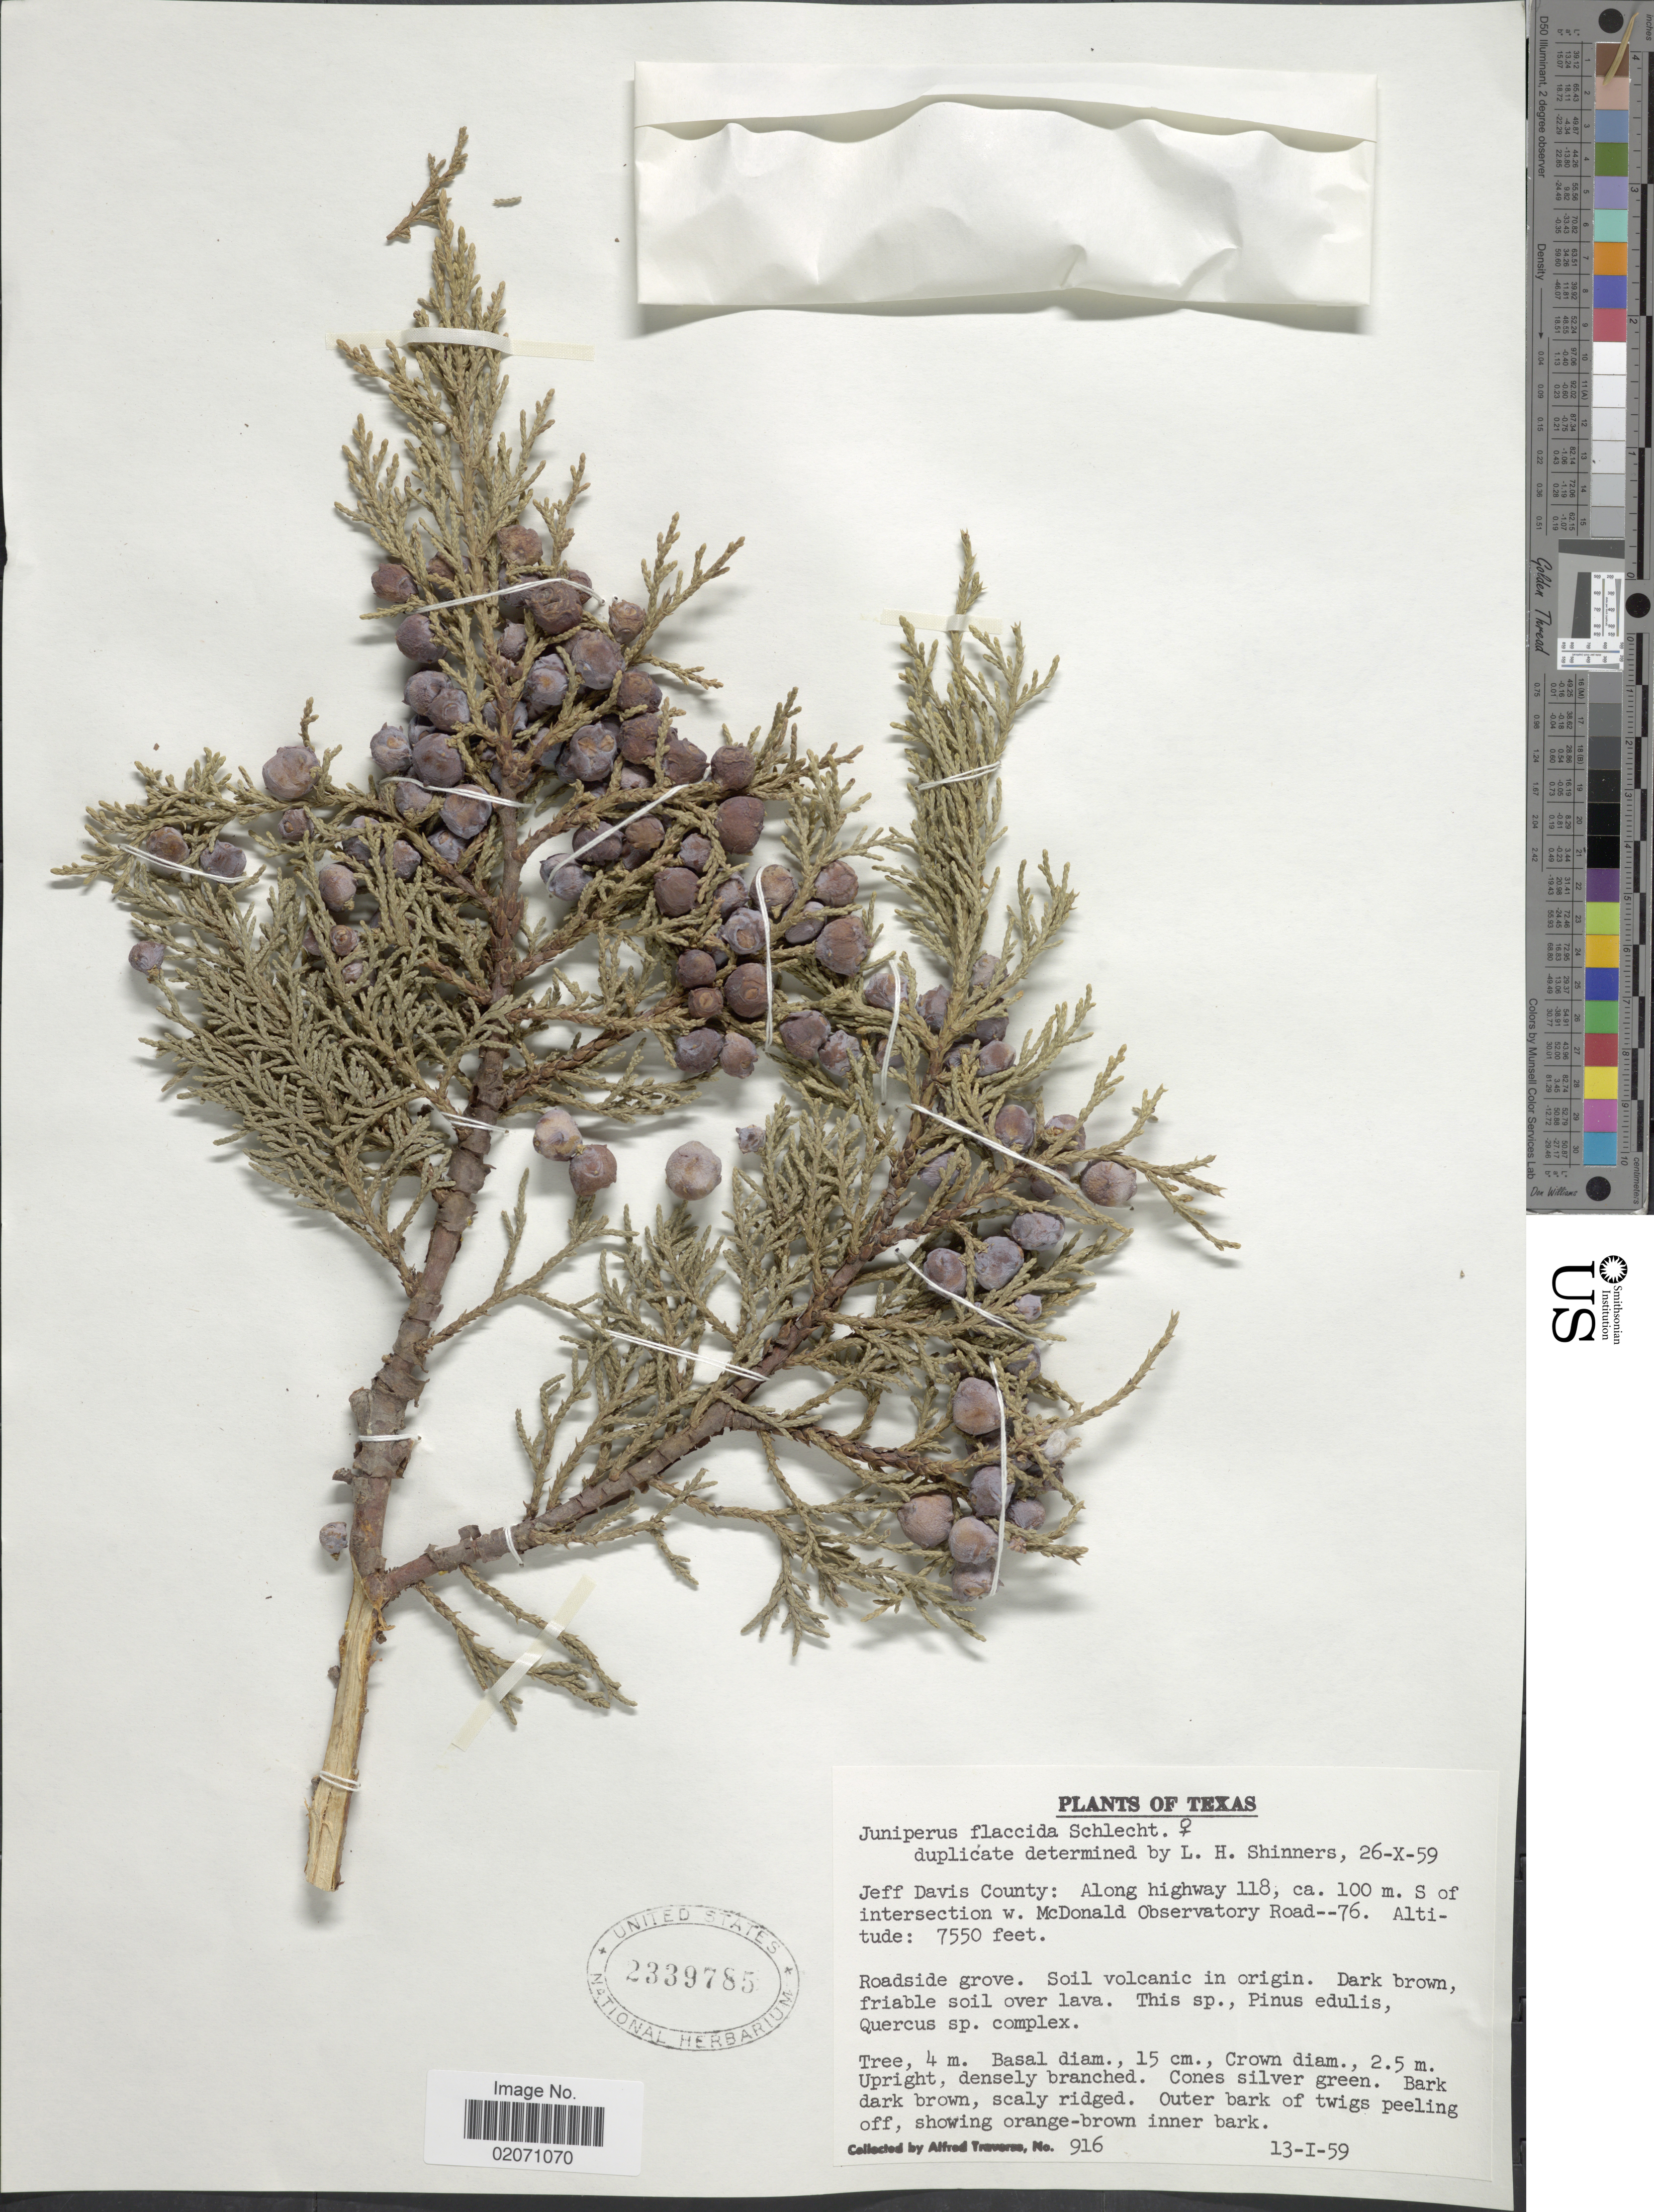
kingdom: Plantae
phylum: Tracheophyta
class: Pinopsida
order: Pinales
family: Cupressaceae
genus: Juniperus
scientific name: Juniperus flaccida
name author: Schltdl.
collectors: A. Traverse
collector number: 916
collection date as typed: Transcribed d/m/y: 13/1/59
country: United States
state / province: Texas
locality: Jeff Davis County: Along Highway 118, ca. 100 m. S of intersecton w. McDonald Observatory Road --76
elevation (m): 2301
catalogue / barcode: US 2339785